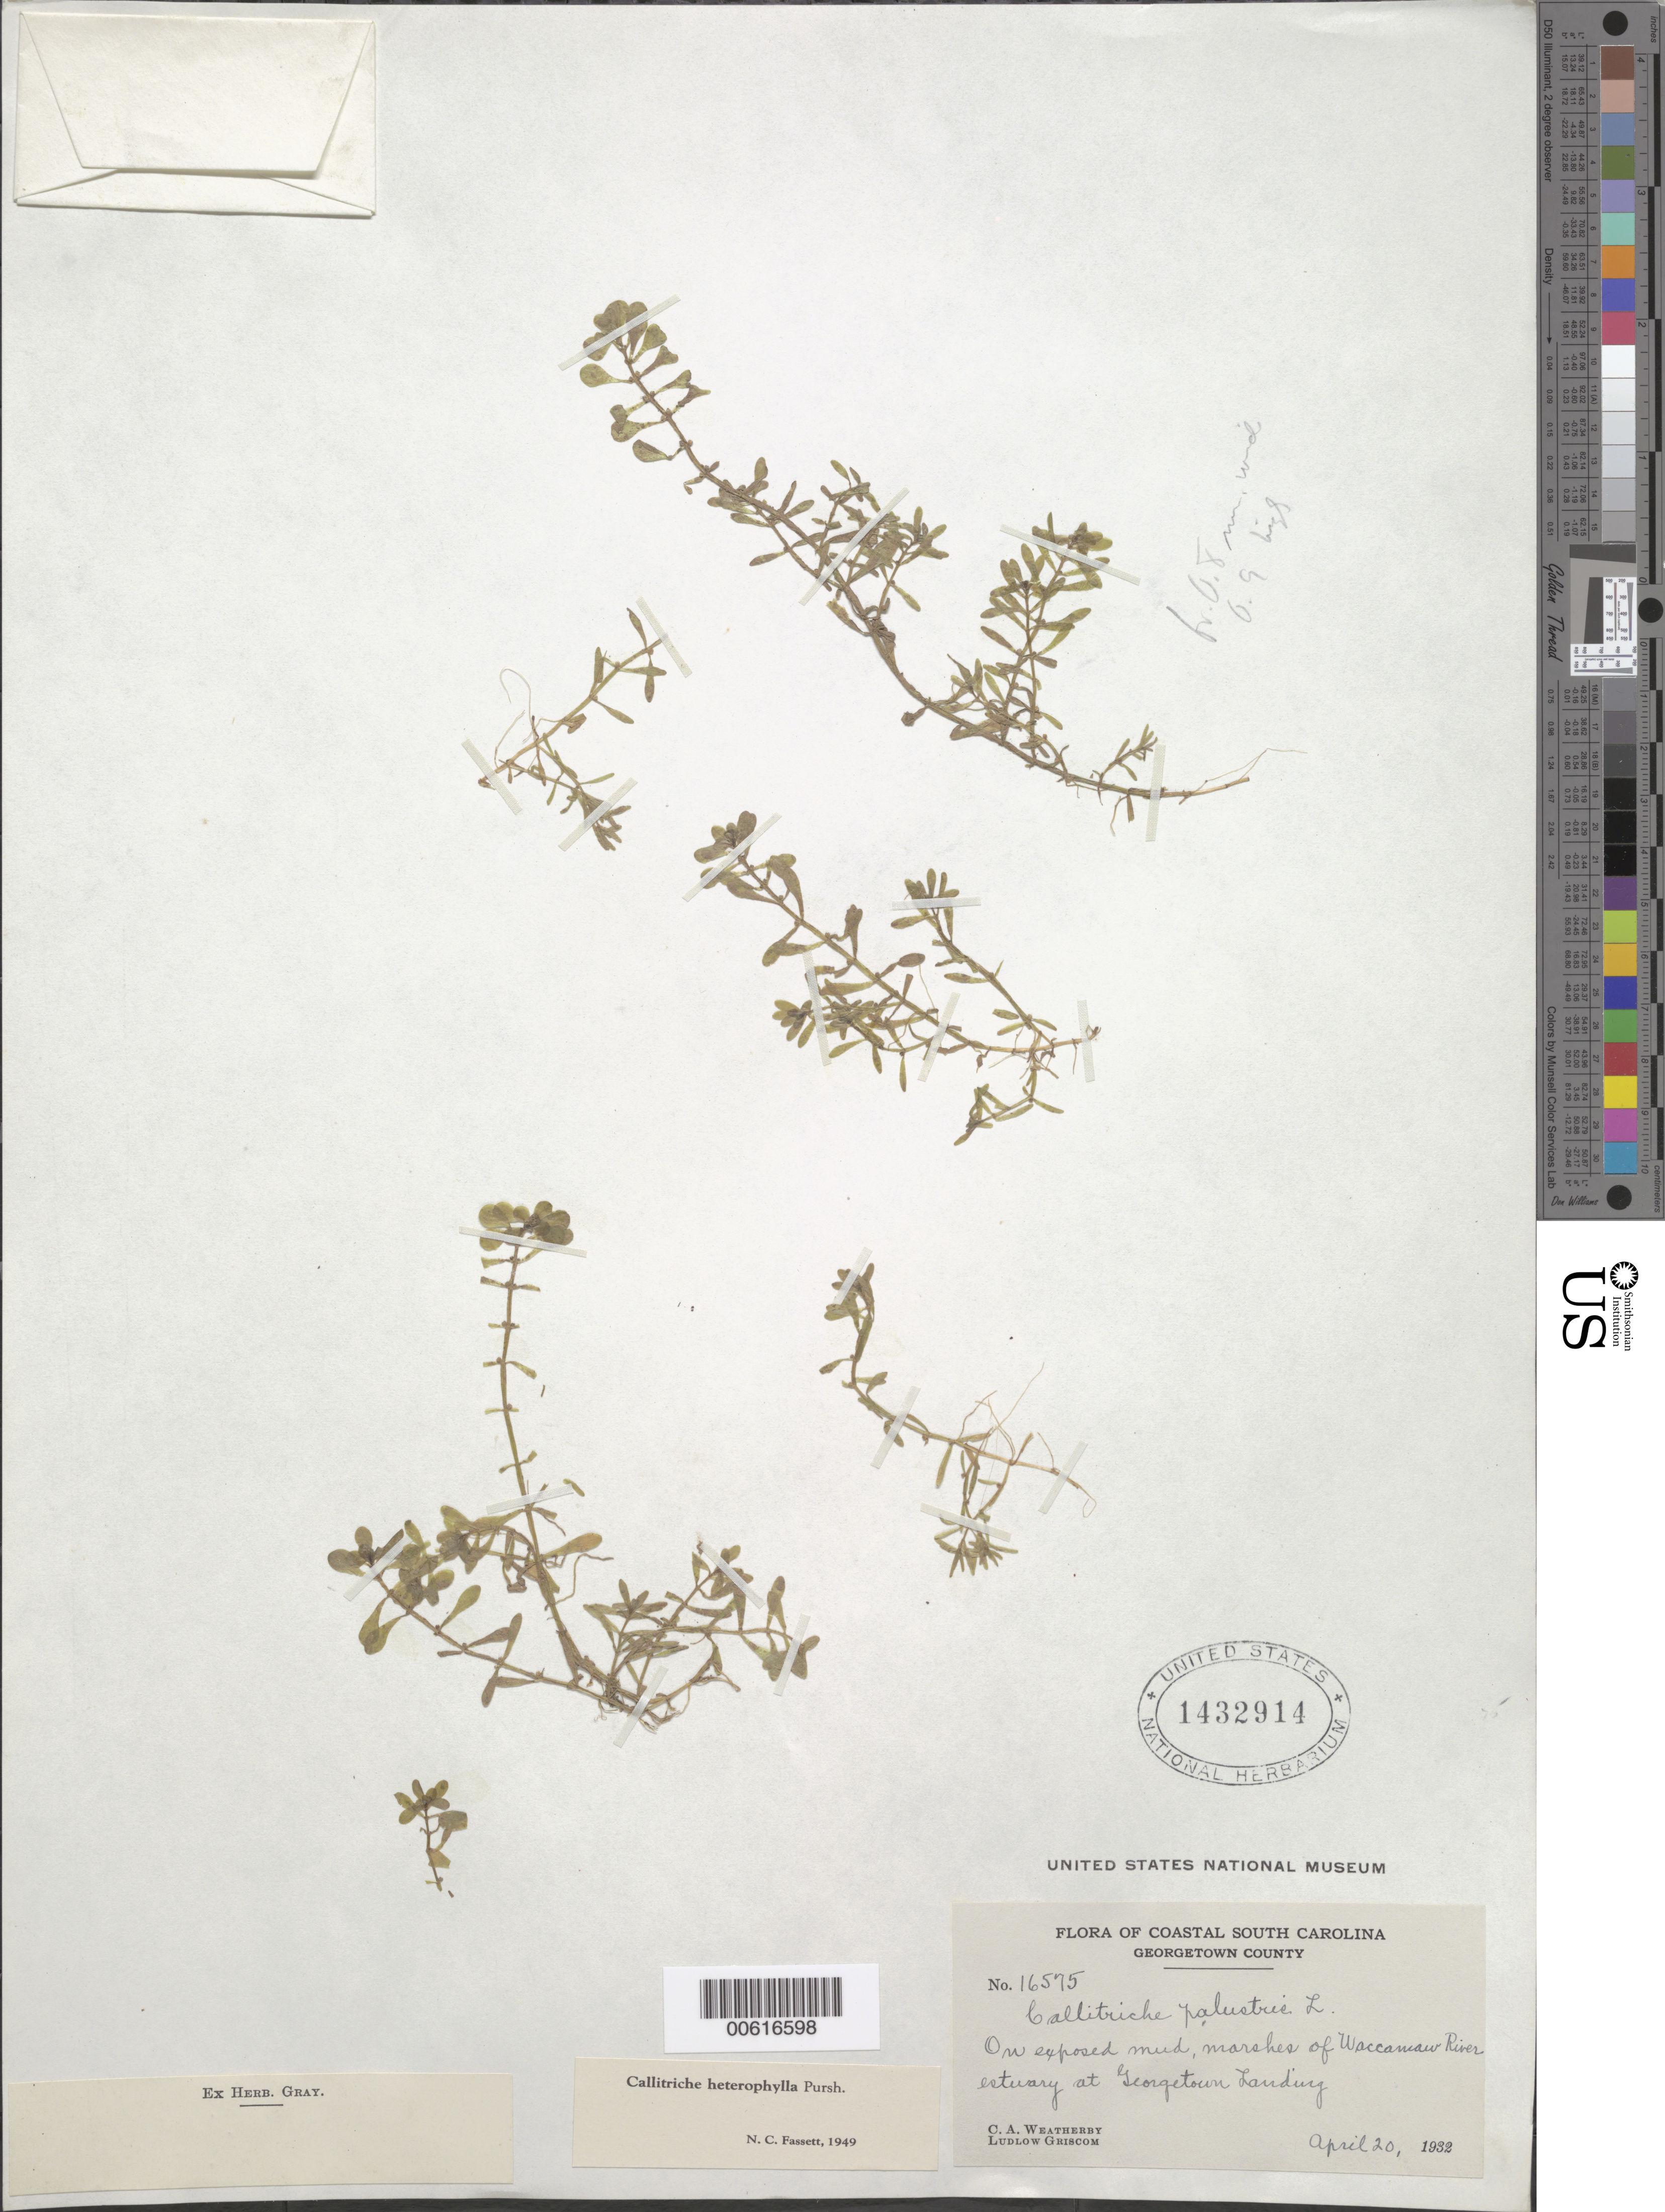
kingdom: Plantae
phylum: Tracheophyta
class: Magnoliopsida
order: Lamiales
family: Plantaginaceae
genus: Callitriche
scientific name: Callitriche heterophylla Pursh emend. Darby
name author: Pursh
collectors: C. A. Weatherby & L. Griscom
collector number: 16575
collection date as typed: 20 Apr 1932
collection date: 1932-04-20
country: United States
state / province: South Carolina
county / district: Georgetown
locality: Marshes of Waccamaw River an estuary at Georgetown Landing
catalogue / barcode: US 1432914